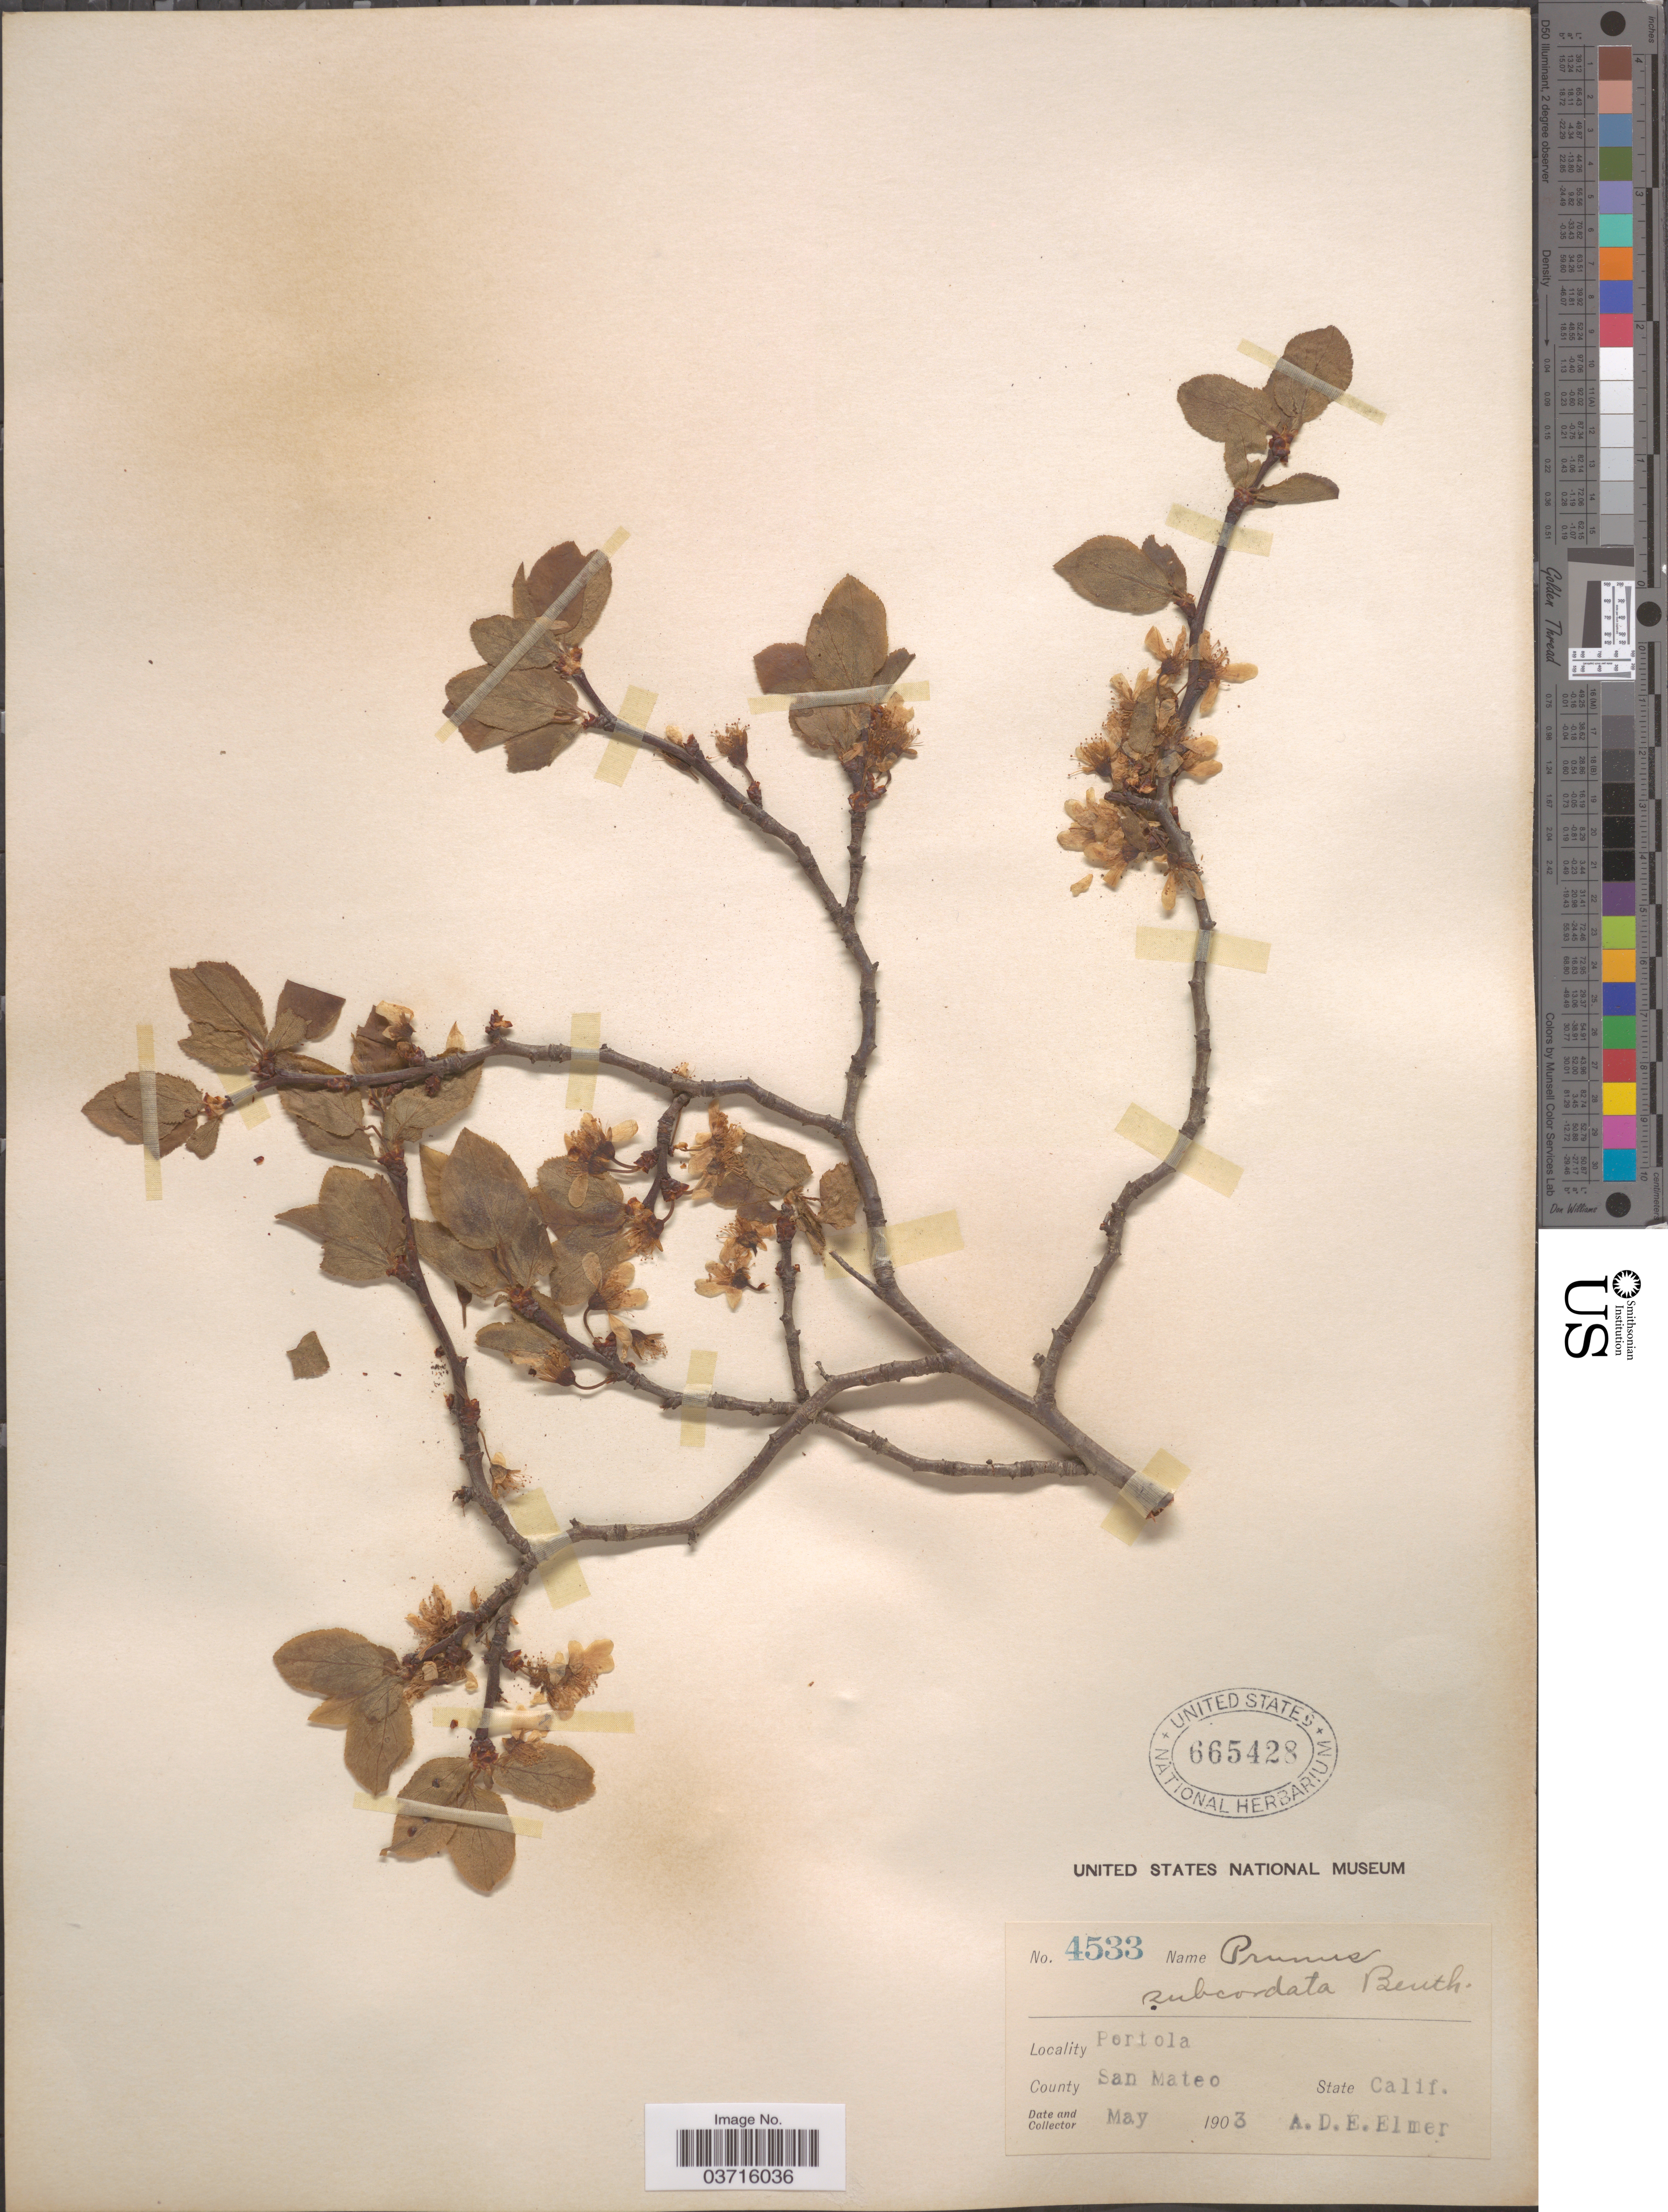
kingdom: Plantae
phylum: Tracheophyta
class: Magnoliopsida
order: Rosales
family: Rosaceae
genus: Prunus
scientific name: Prunus oregana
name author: Greene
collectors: A. D. E. Elmer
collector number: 4533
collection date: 1903-05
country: United States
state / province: California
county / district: San Mateo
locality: Portola, County San Mateo.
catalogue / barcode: US 665428